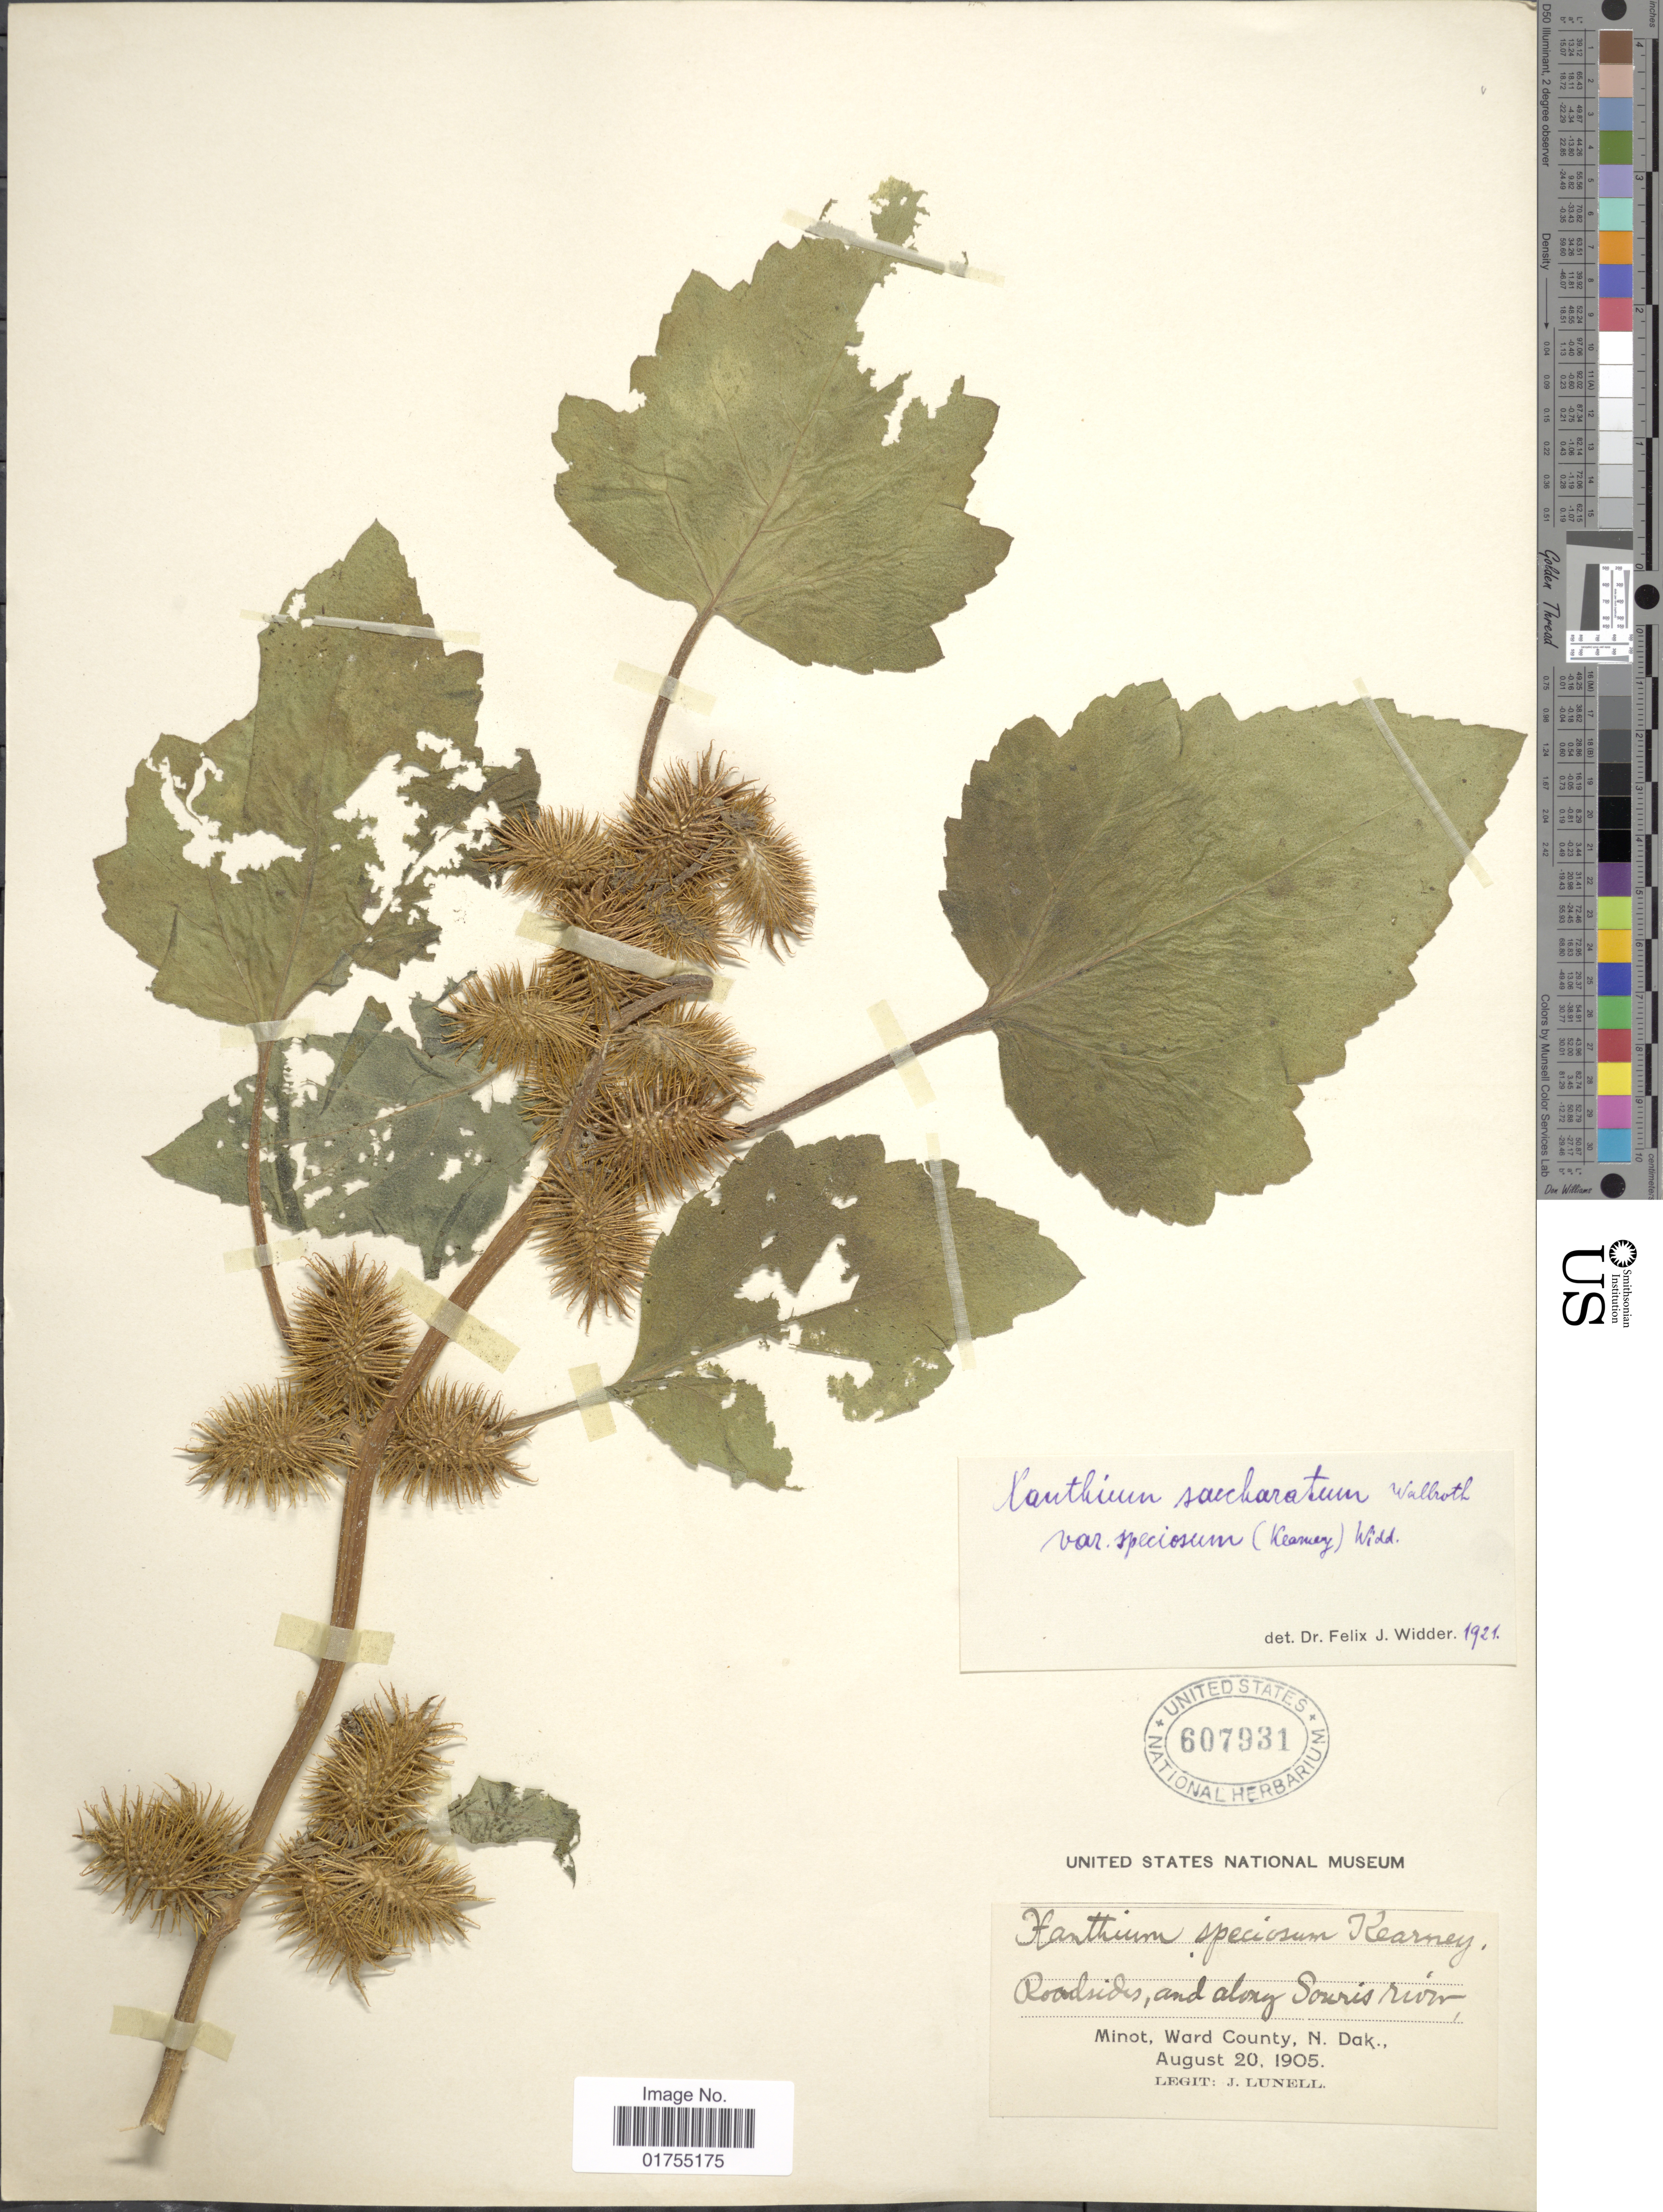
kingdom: Plantae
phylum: Tracheophyta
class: Magnoliopsida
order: Asterales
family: Asteraceae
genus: Xanthium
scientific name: Xanthium strumarium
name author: L.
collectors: J. Lunell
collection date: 1905-08-20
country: United States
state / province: North Dakota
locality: Along Souris river, Minot. Ward County, N. Dak.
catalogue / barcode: US 607931